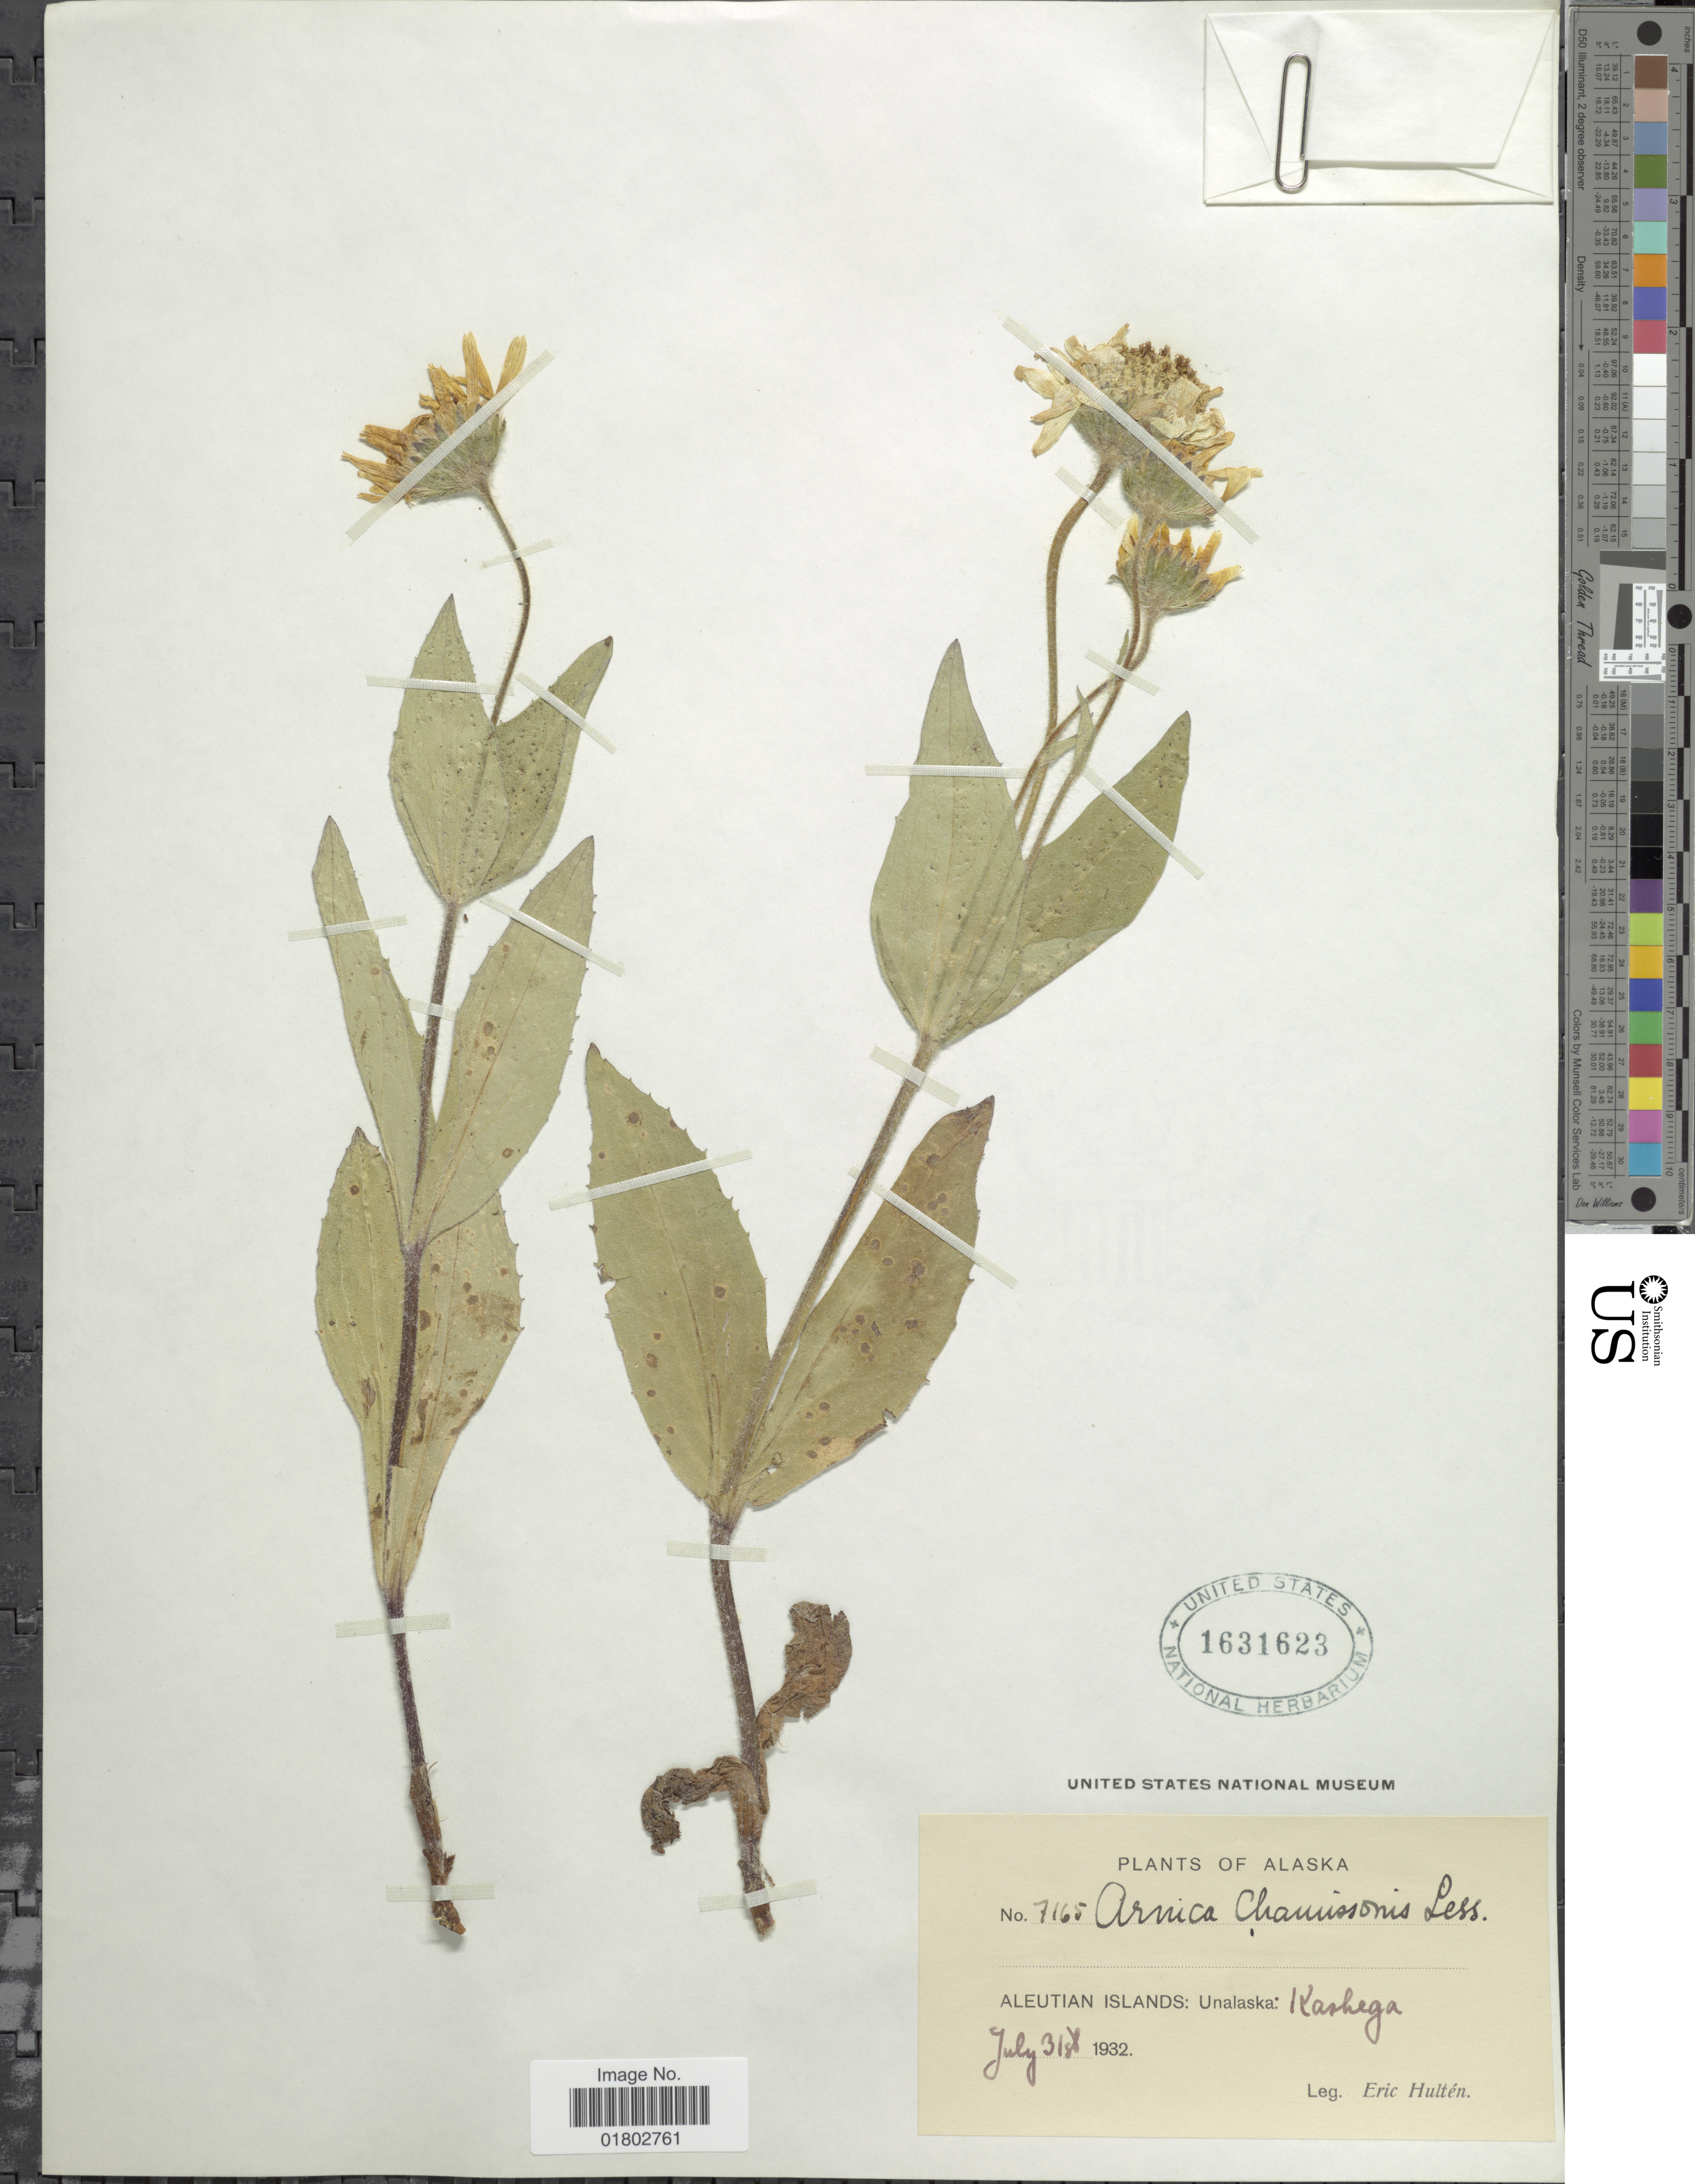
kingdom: Plantae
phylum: Tracheophyta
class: Magnoliopsida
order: Asterales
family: Asteraceae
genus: Arnica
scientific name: Arnica chamissonis subsp. genuina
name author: Maguire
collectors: E. G. Hultén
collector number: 7165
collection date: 1932-07-31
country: United States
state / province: Alaska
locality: Aleutian Islands: Inalaska: Kashega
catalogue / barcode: US 1631623